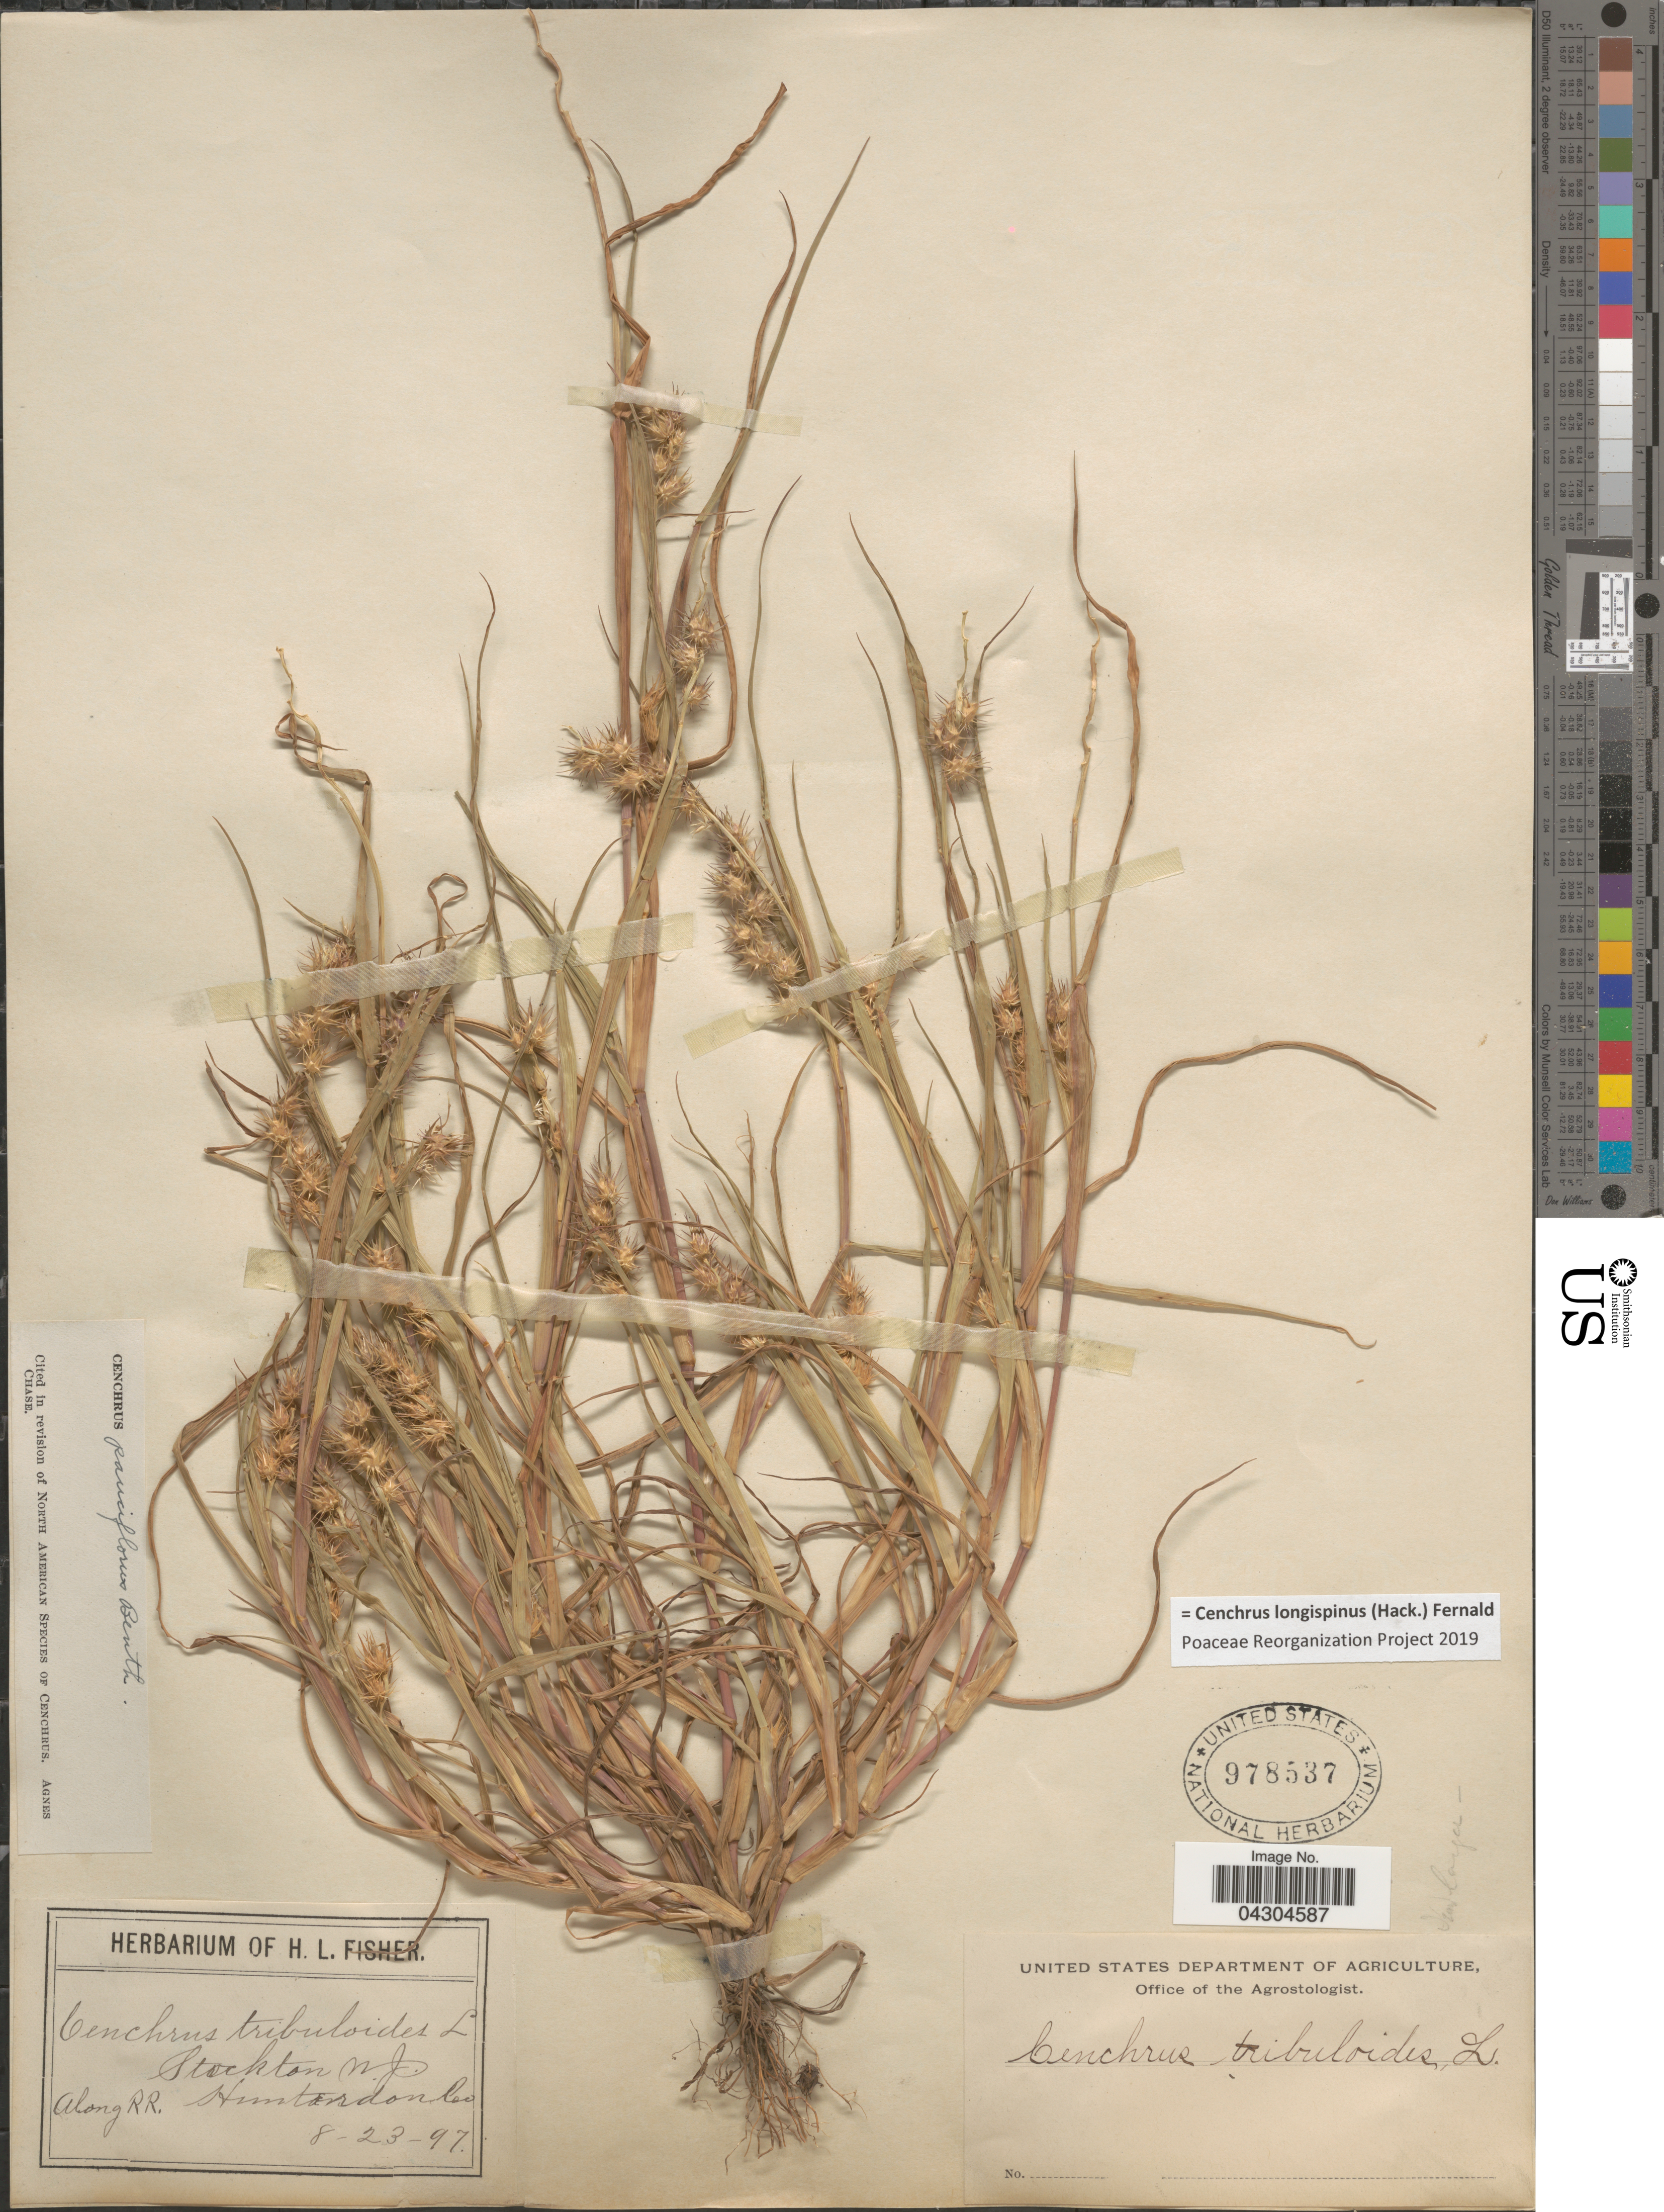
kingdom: Plantae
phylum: Tracheophyta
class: Liliopsida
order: Poales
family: Poaceae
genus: Cenchrus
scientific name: Cenchrus longispinus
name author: (Hack.) Fernald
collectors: ex herb. of H. L. Fisher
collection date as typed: Transcribed d/m/y: 23/8/97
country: United States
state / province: New Jersey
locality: Stockton. Along RR. Hunterdon Co.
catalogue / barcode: US 978537